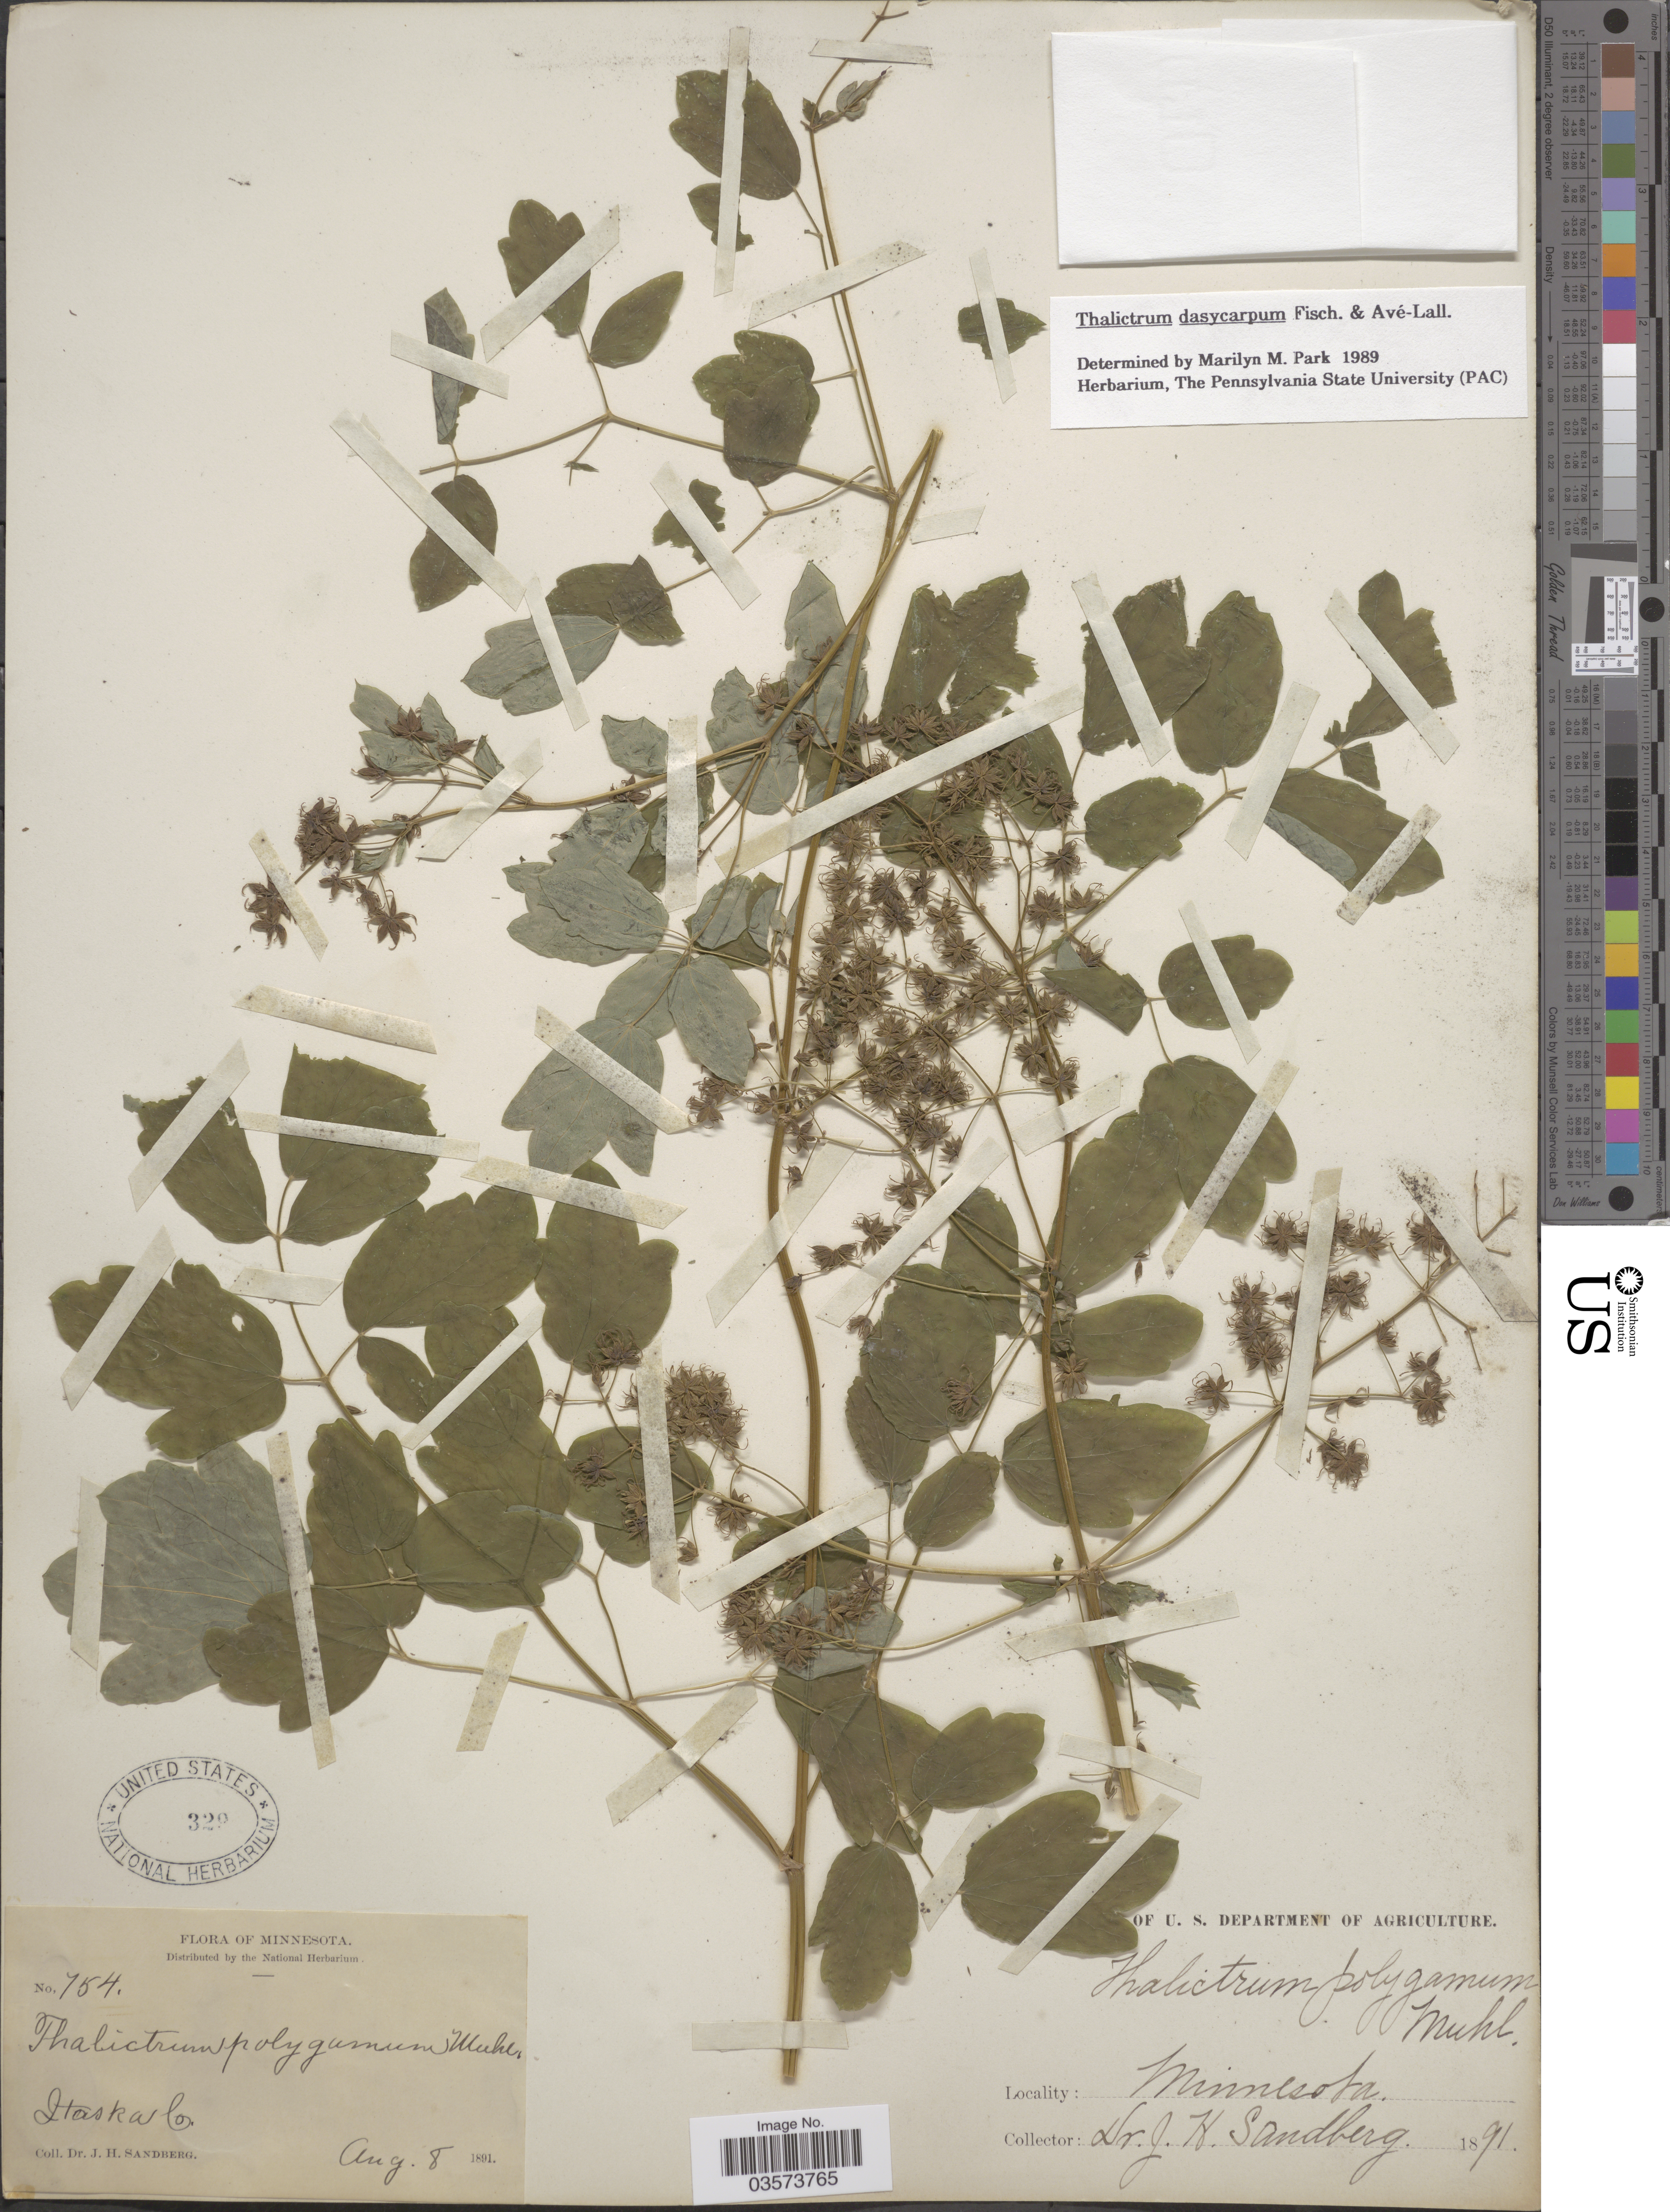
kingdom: Plantae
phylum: Tracheophyta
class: Magnoliopsida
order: Ranunculales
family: Ranunculaceae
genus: Thalictrum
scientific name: Thalictrum dasycarpum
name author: Fisch. & Avé-Lall.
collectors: J. H. Sandberg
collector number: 754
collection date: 1891-08-08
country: United States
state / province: Minnesota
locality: Itaska Co.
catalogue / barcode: US 329